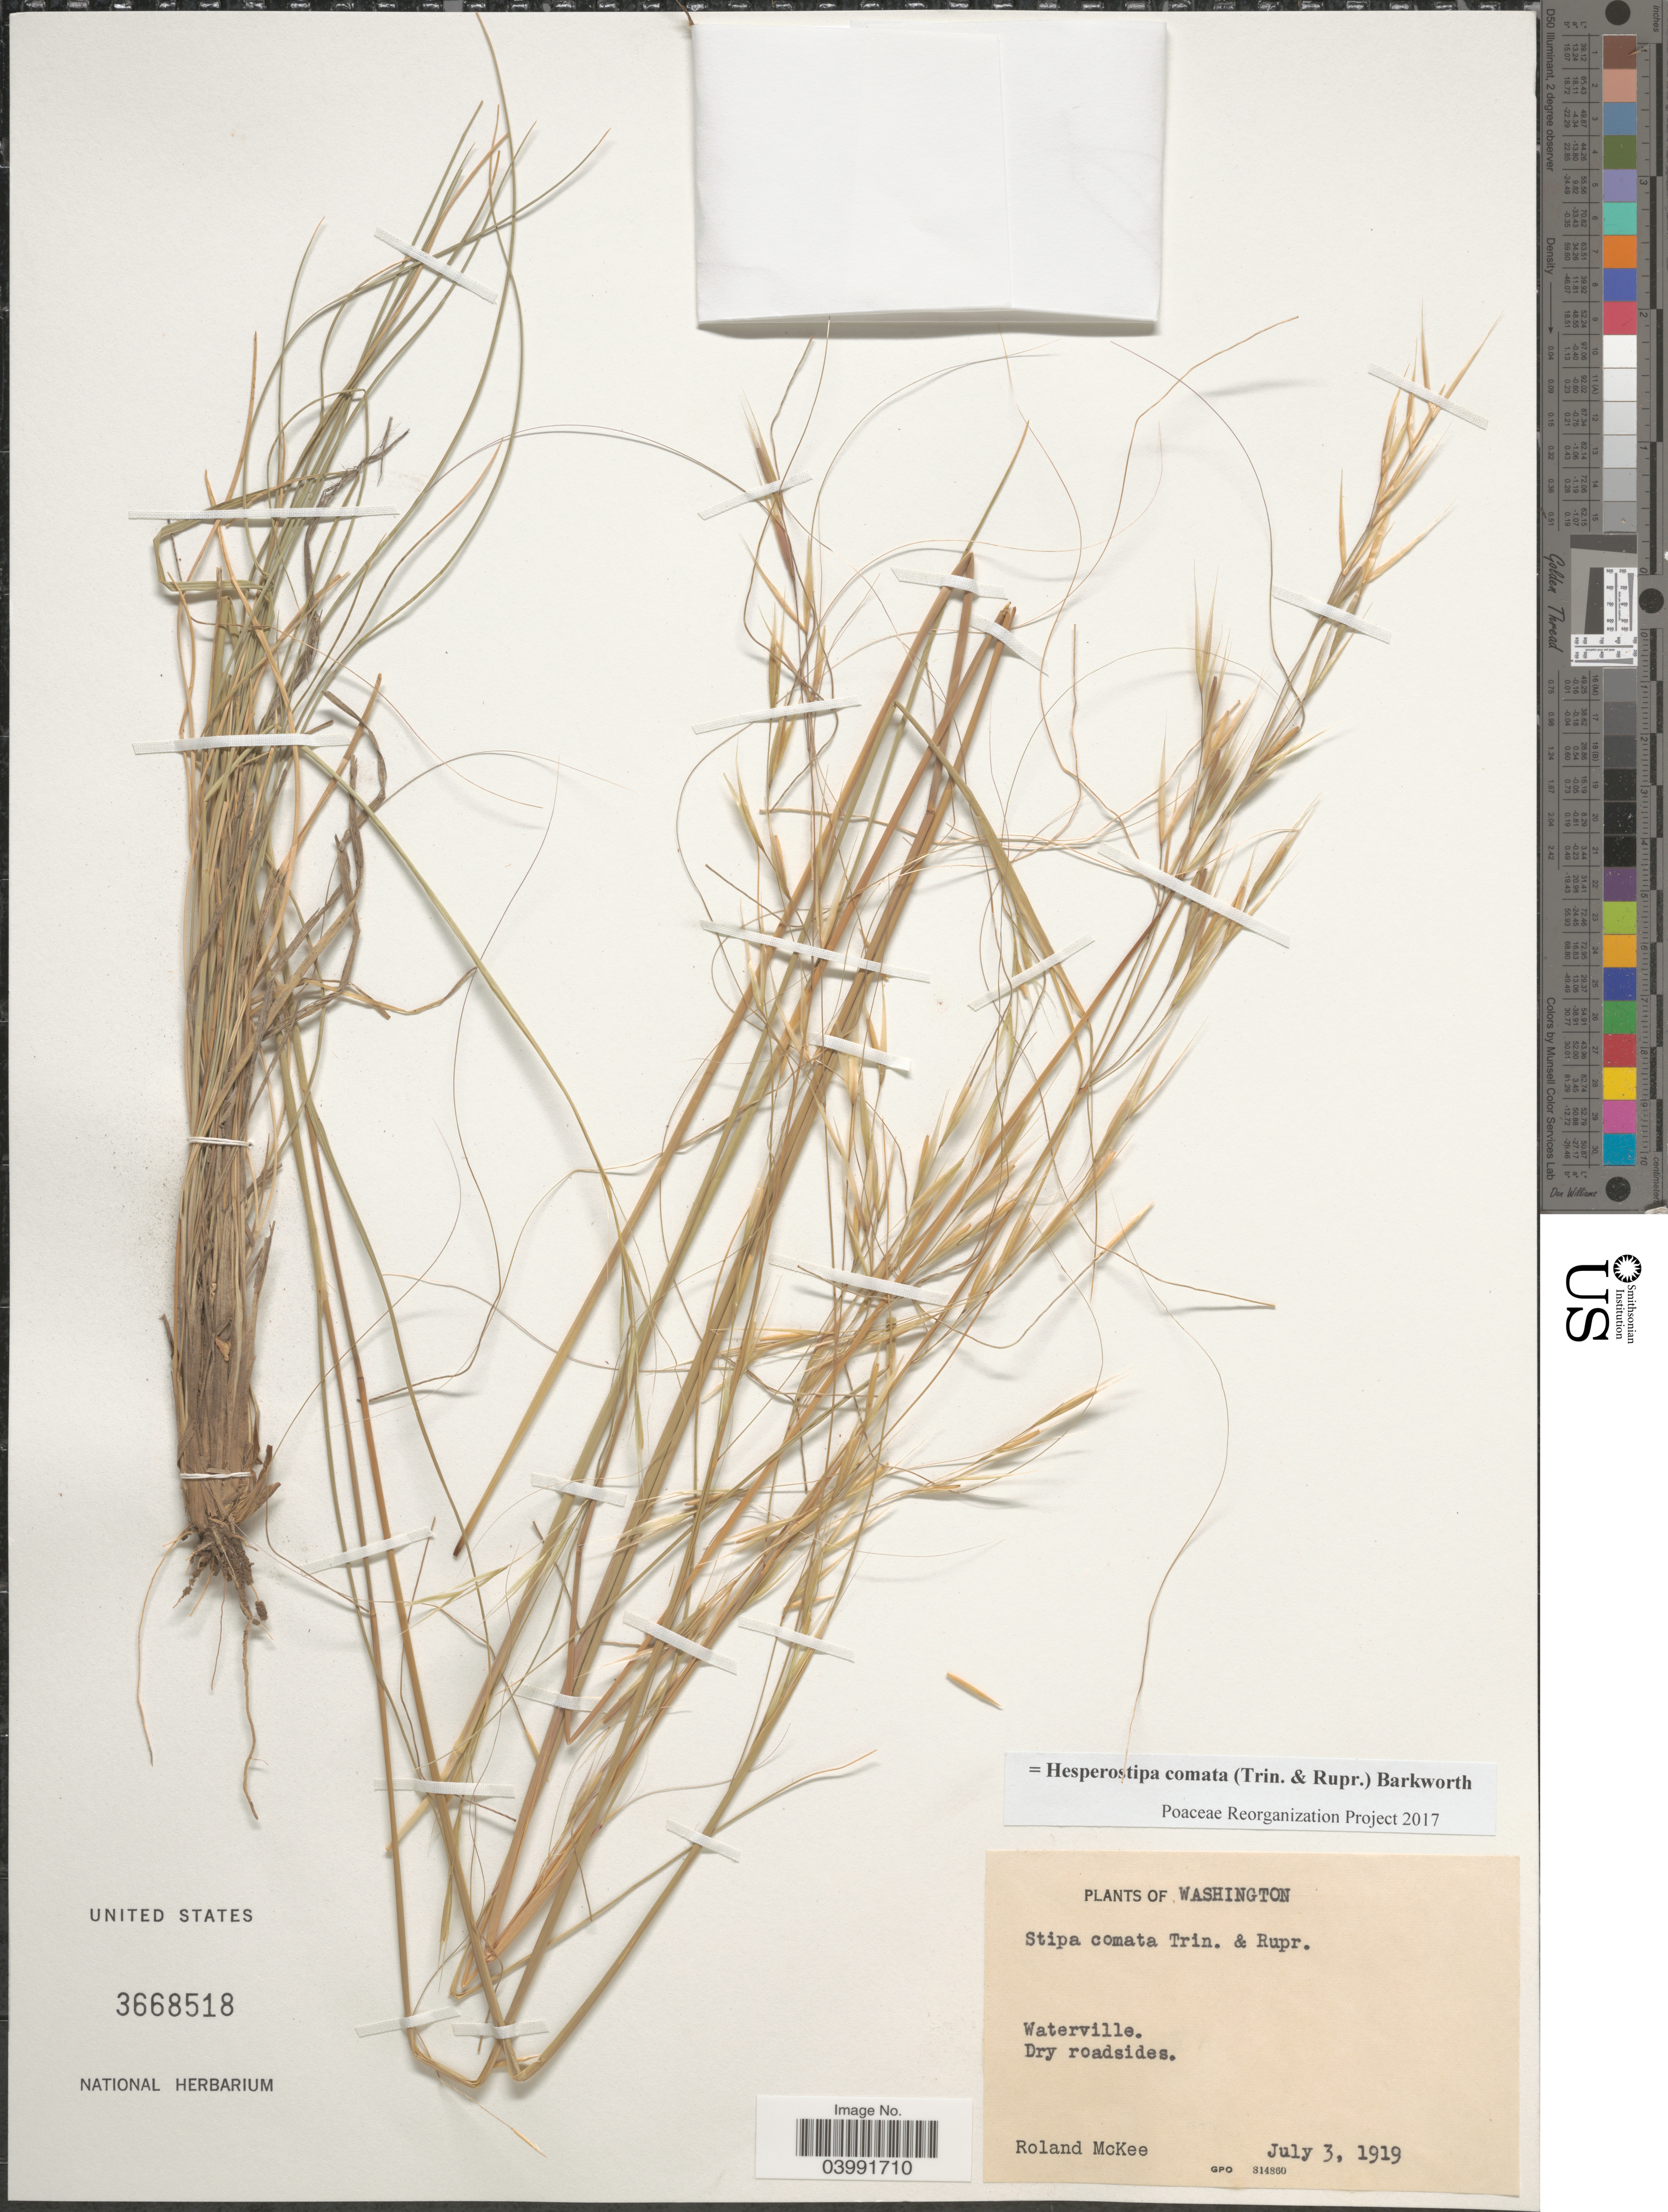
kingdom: Plantae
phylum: Tracheophyta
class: Liliopsida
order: Poales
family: Poaceae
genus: Hesperostipa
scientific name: Hesperostipa comata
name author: (Trin. & Rupr.) Barkworth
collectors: R. Mckee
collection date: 1919-07-03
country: United States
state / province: Washington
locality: Waterville.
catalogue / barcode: US 3668518